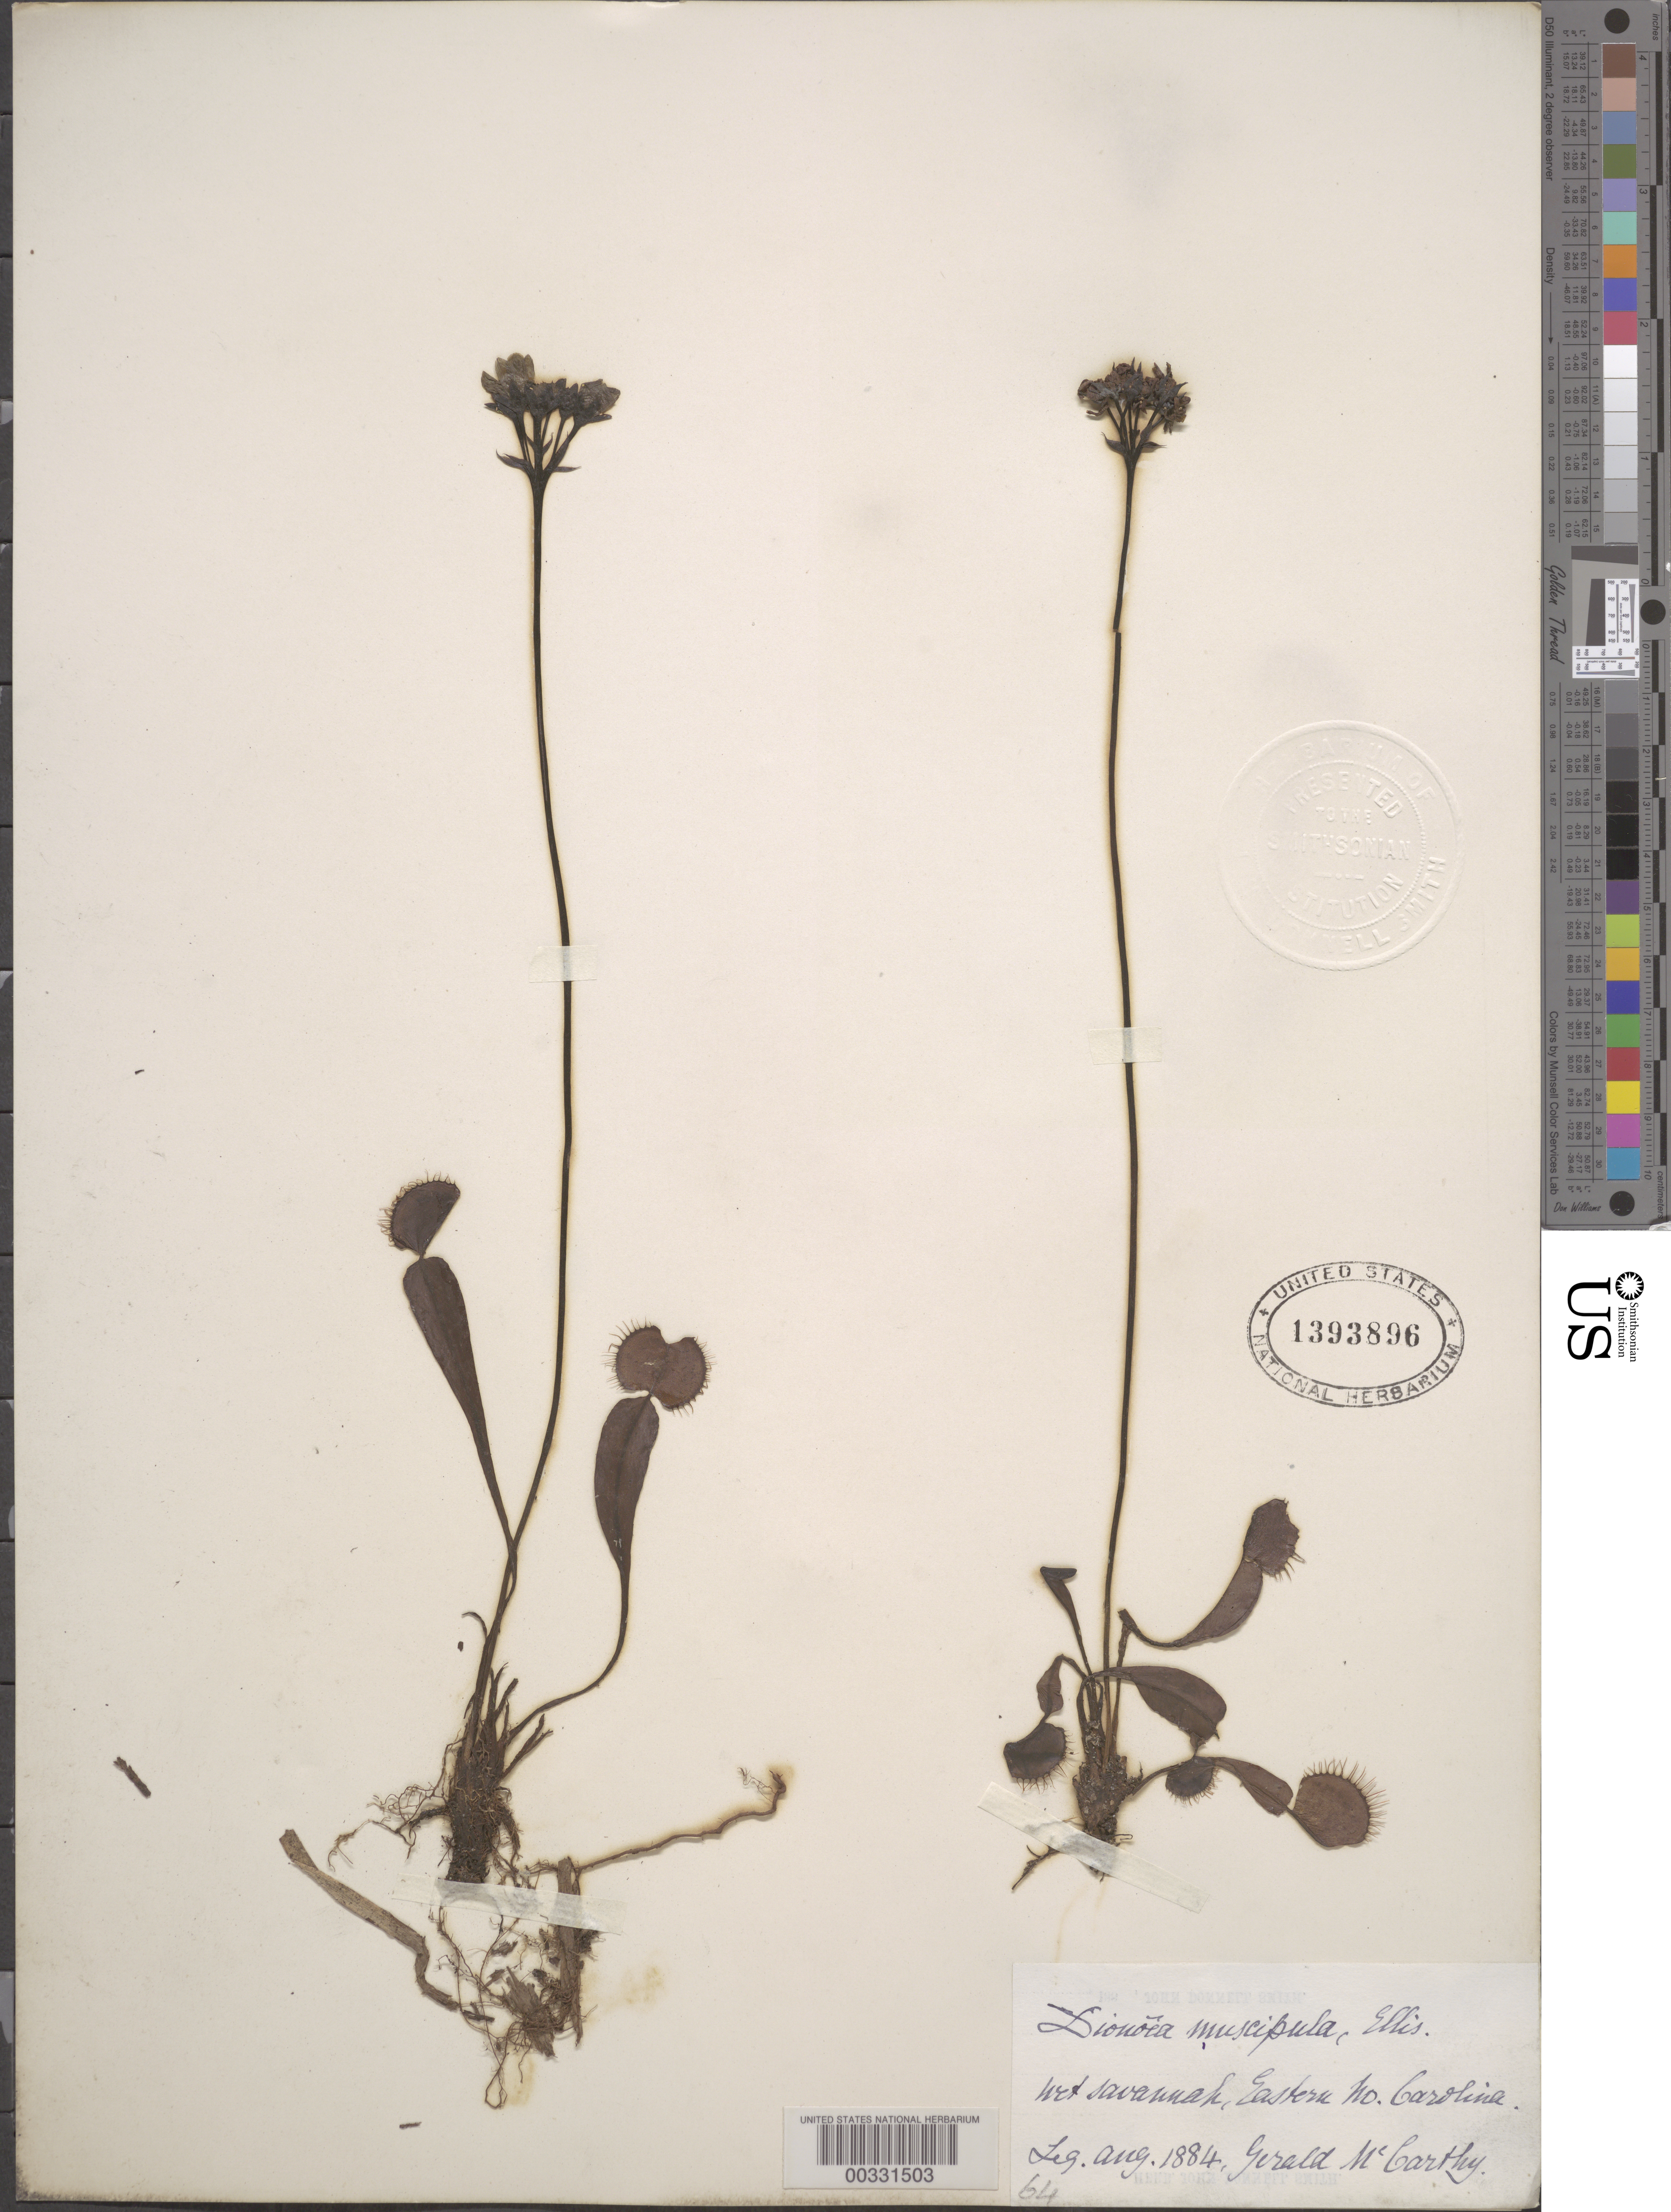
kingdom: Plantae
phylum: Tracheophyta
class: Magnoliopsida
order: Caryophyllales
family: Droseraceae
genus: Dionaea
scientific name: Dionaea muscipula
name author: J. Ellis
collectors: G. McCarthy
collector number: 64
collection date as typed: Aug 1884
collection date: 1884-08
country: United States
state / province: North Carolina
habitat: Wet savannah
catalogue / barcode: US 1393896